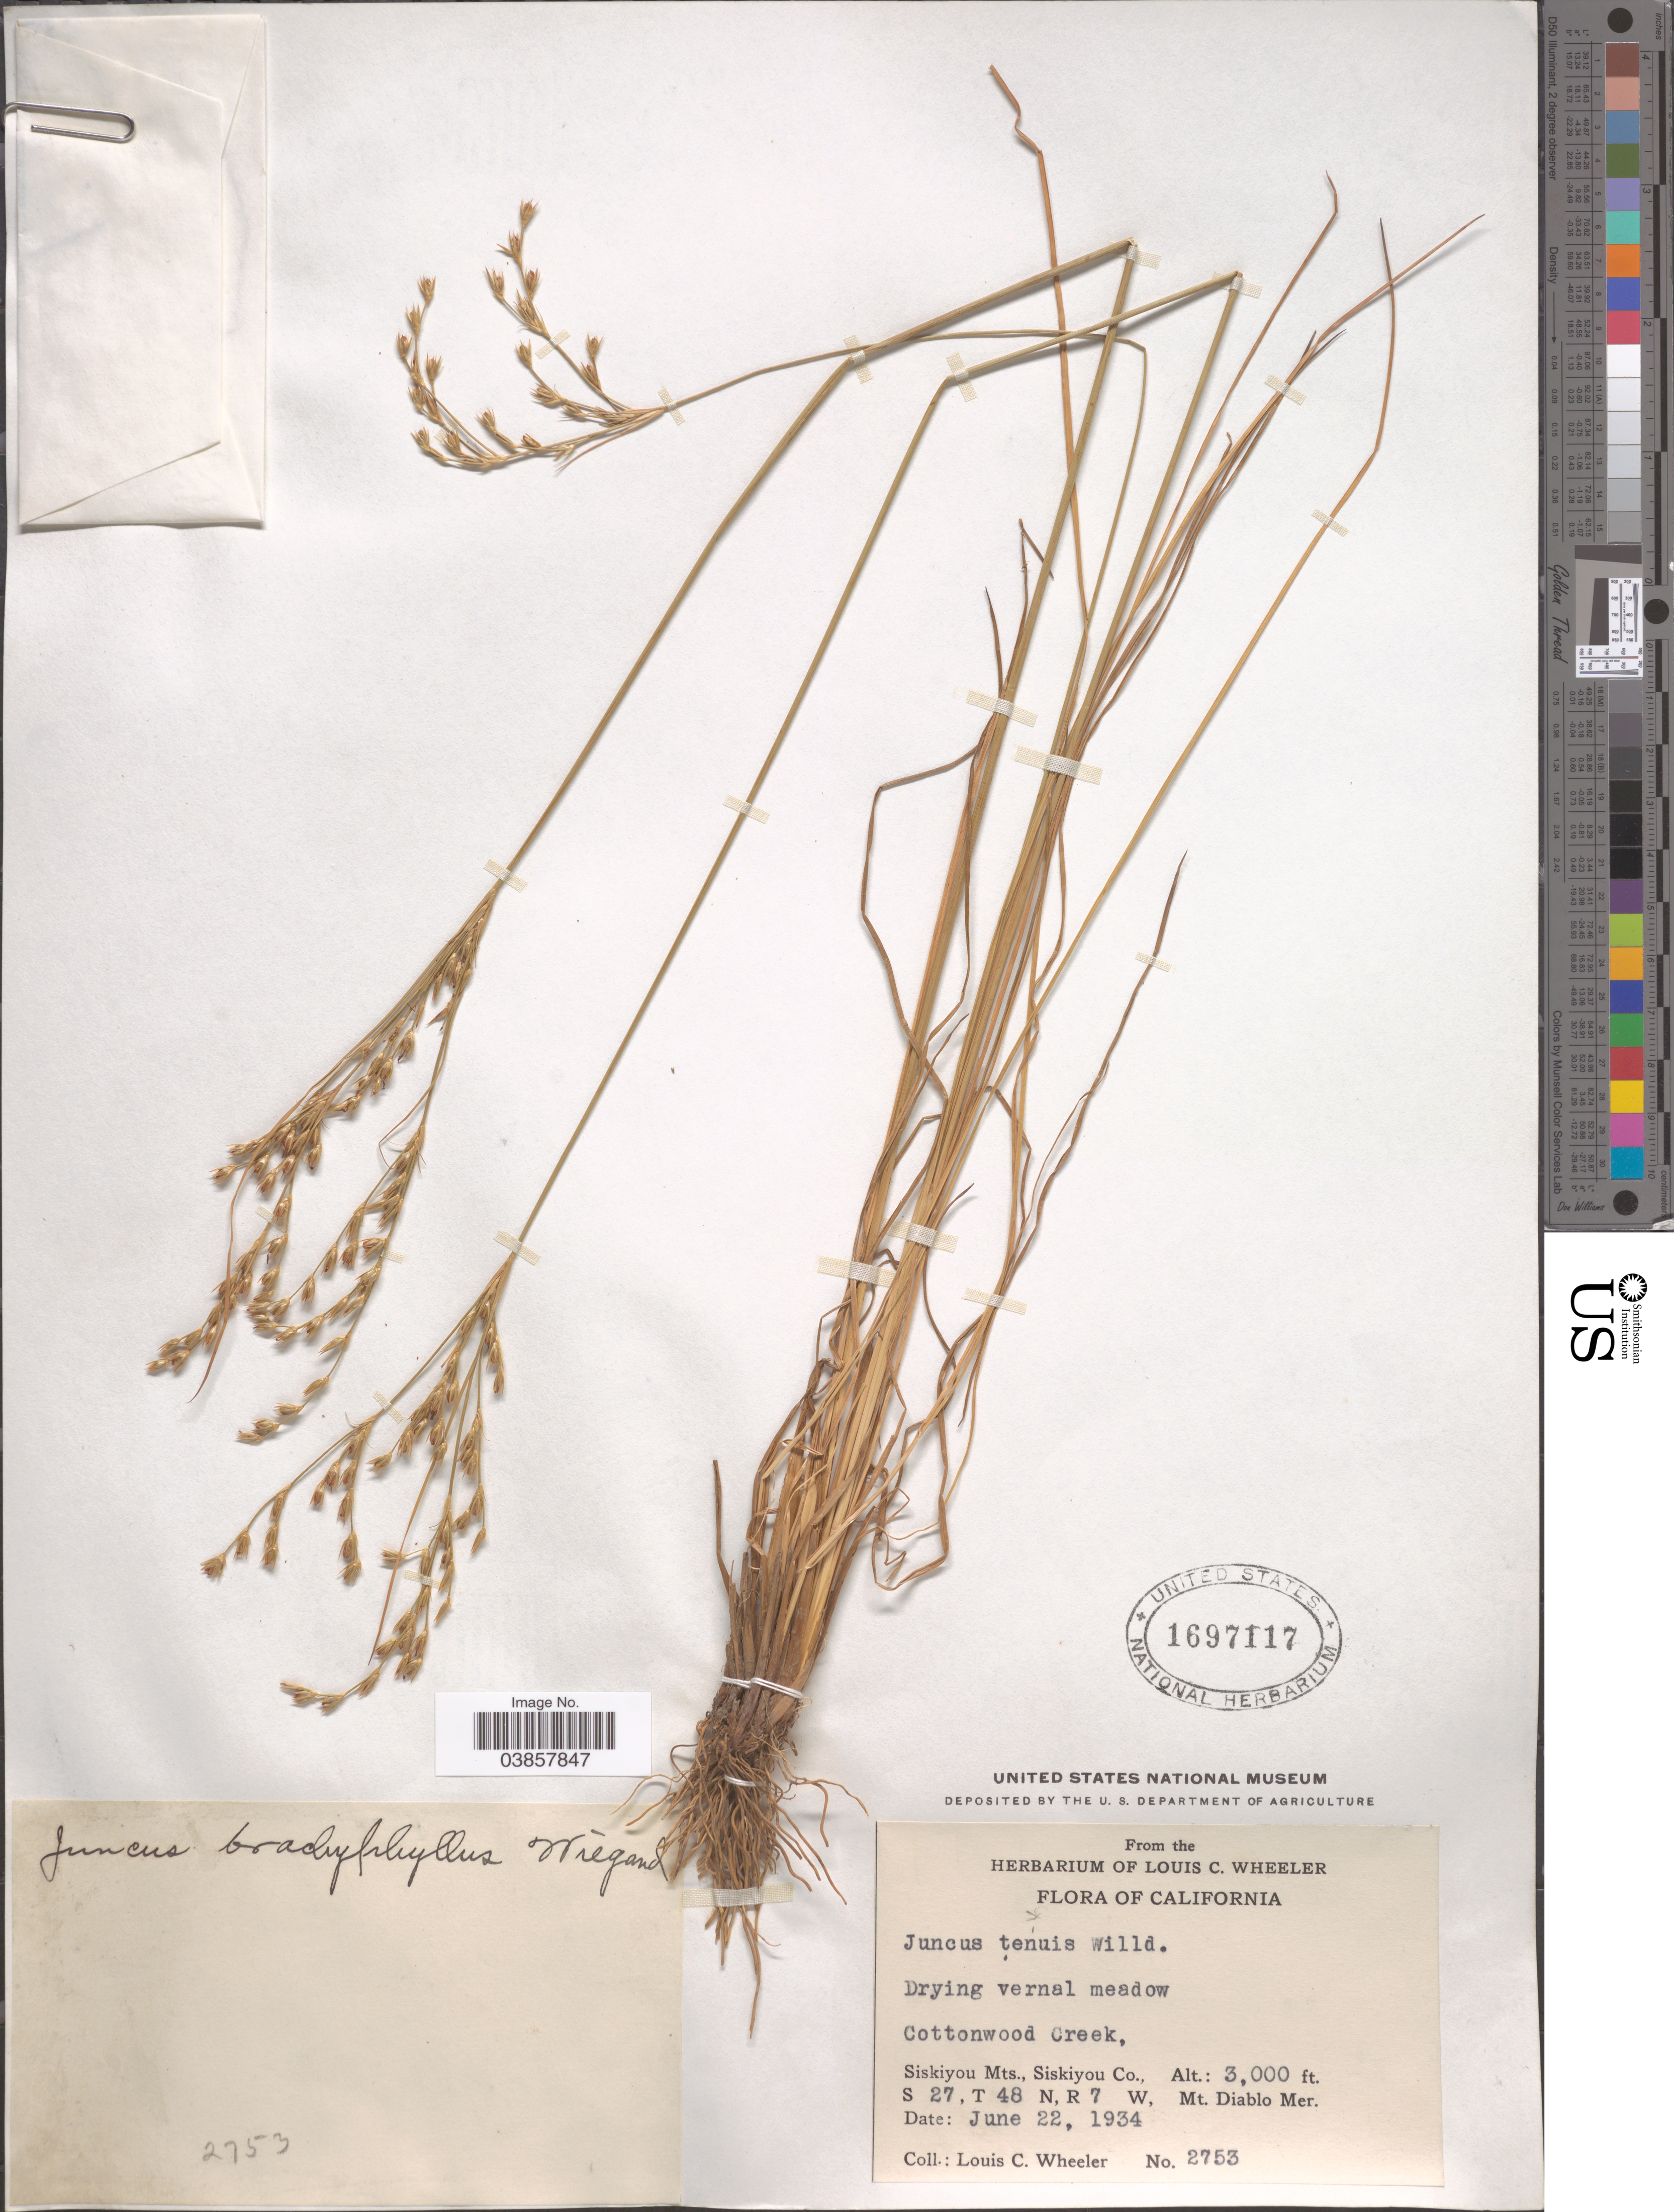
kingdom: Plantae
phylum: Tracheophyta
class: Liliopsida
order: Poales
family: Juncaceae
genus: Juncus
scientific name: Juncus tenuis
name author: Willd.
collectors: L. C. Wheeler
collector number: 2753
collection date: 1934-06-22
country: United States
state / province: California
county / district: Siskiyou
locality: Cottonwood Creek, Siskiyou Mts., Siskiyou Co., S 27, T 48 N, R 7 W, Mt. Diablo Mer.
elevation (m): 914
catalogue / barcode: US 1697117